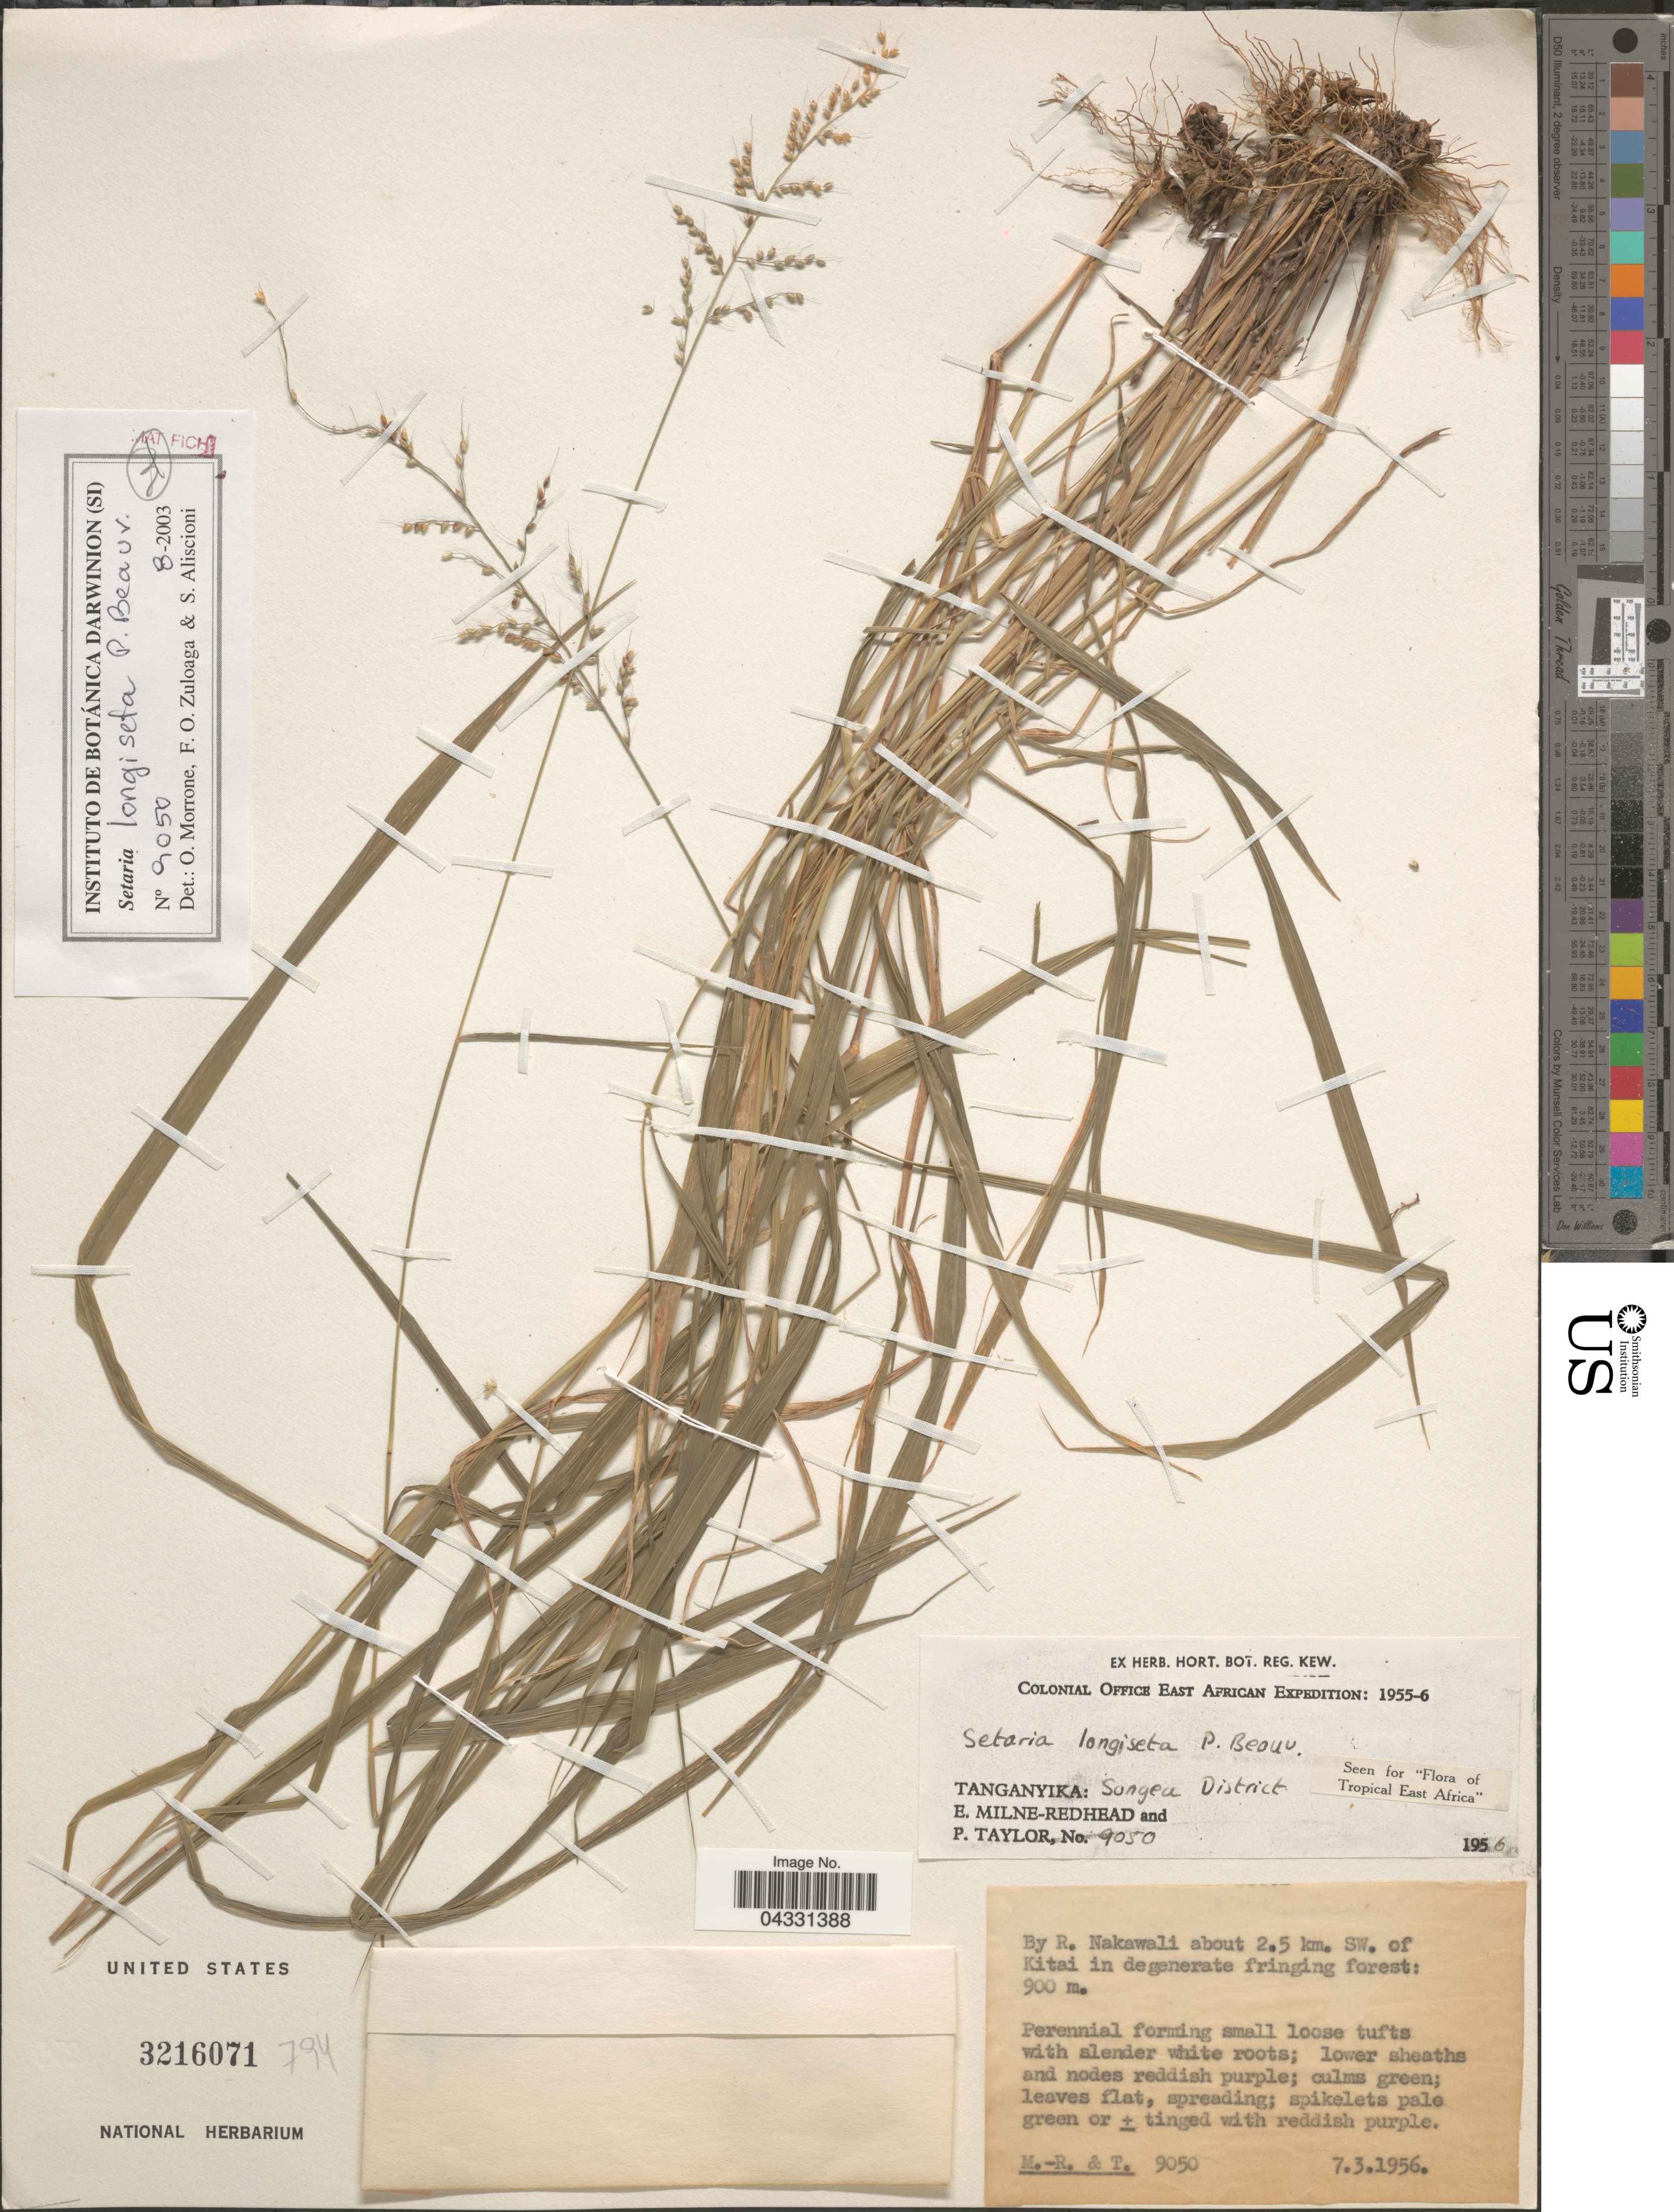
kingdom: Plantae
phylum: Tracheophyta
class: Liliopsida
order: Poales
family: Poaceae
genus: Setaria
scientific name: Setaria longiseta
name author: P. Beauv.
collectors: E. W. Milne-Redhead & P. Taylor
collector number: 9050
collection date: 1956-03-07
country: Tanzania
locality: Colonial Office East African Expedition: 1955-6. Tanganyika: Songea District. By R. Nakawali about 2.5 km. SW. of Kitai in degenerate fringing forest.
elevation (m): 900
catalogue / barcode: US 3216071